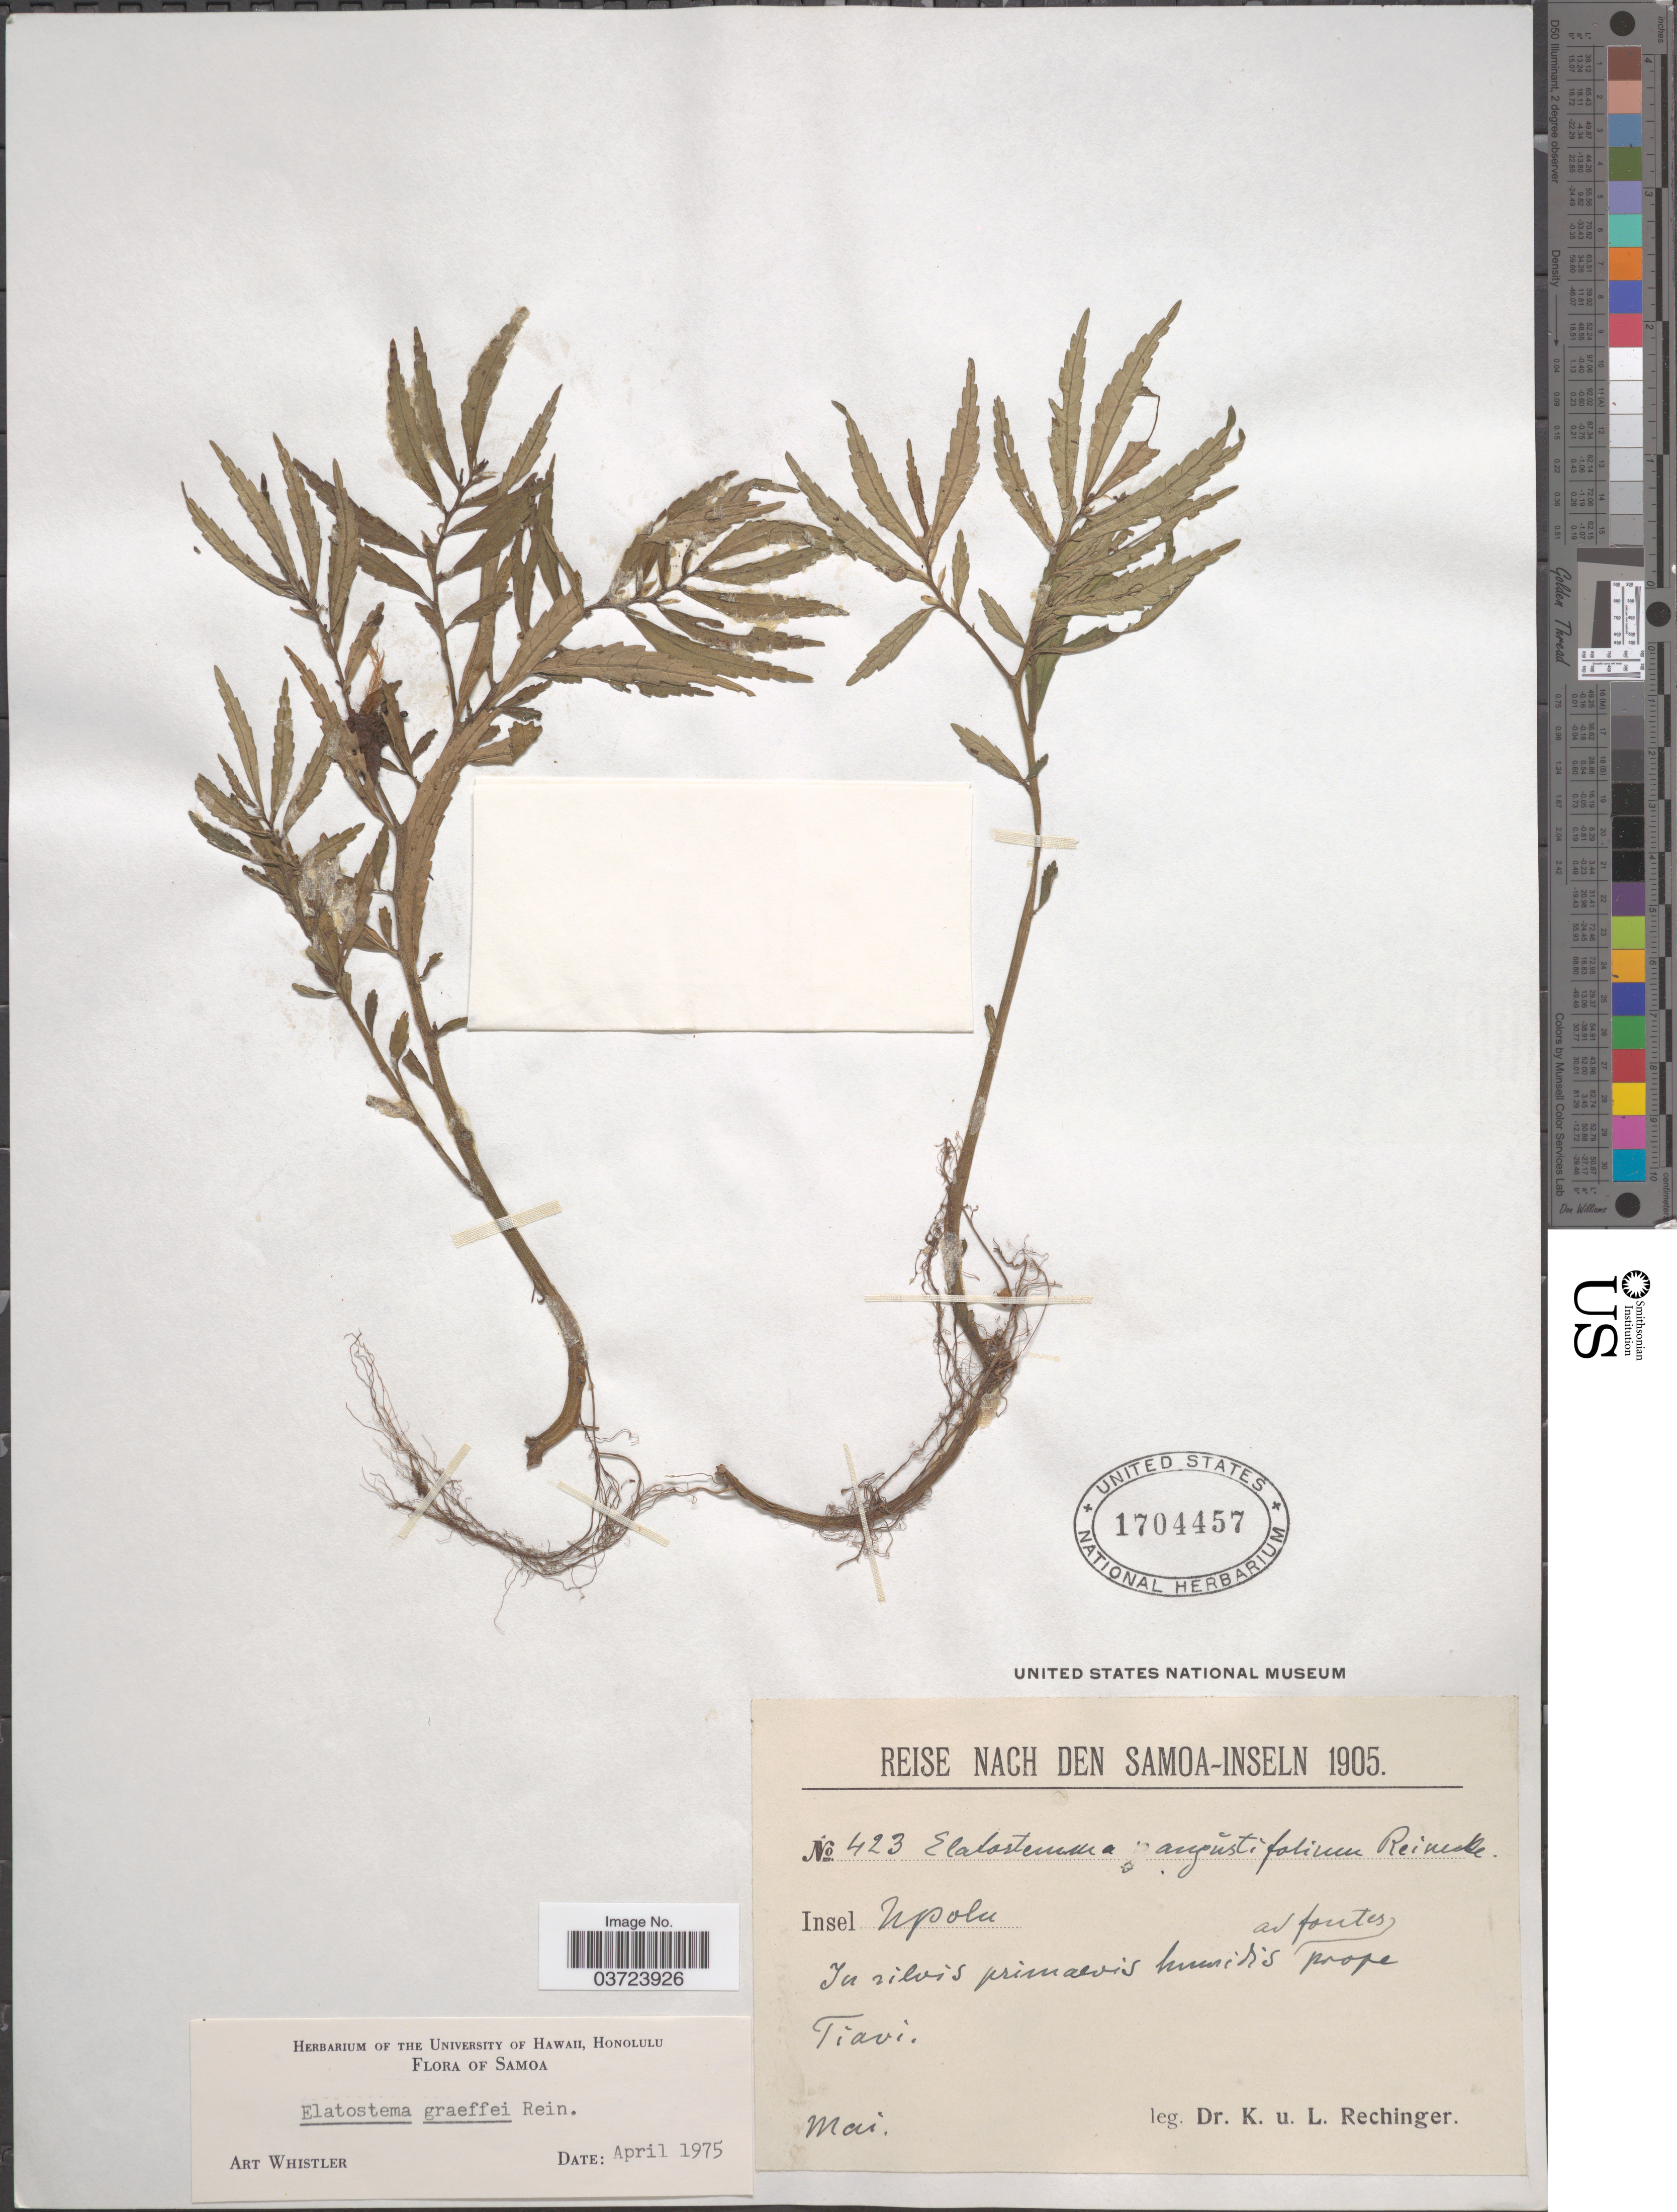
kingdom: Plantae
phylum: Tracheophyta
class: Magnoliopsida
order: Rosales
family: Urticaceae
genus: Elatostema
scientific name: Elatostema graeffei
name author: Reinecke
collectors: K. Rechinger & L. Rechinger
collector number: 423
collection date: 1905-05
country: Samoa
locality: Reise Nach Den Samoa-Inseln. Insel Upolu. In silvis primaevis humidis ad fontes prope Tiavi.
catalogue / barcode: US 1704459